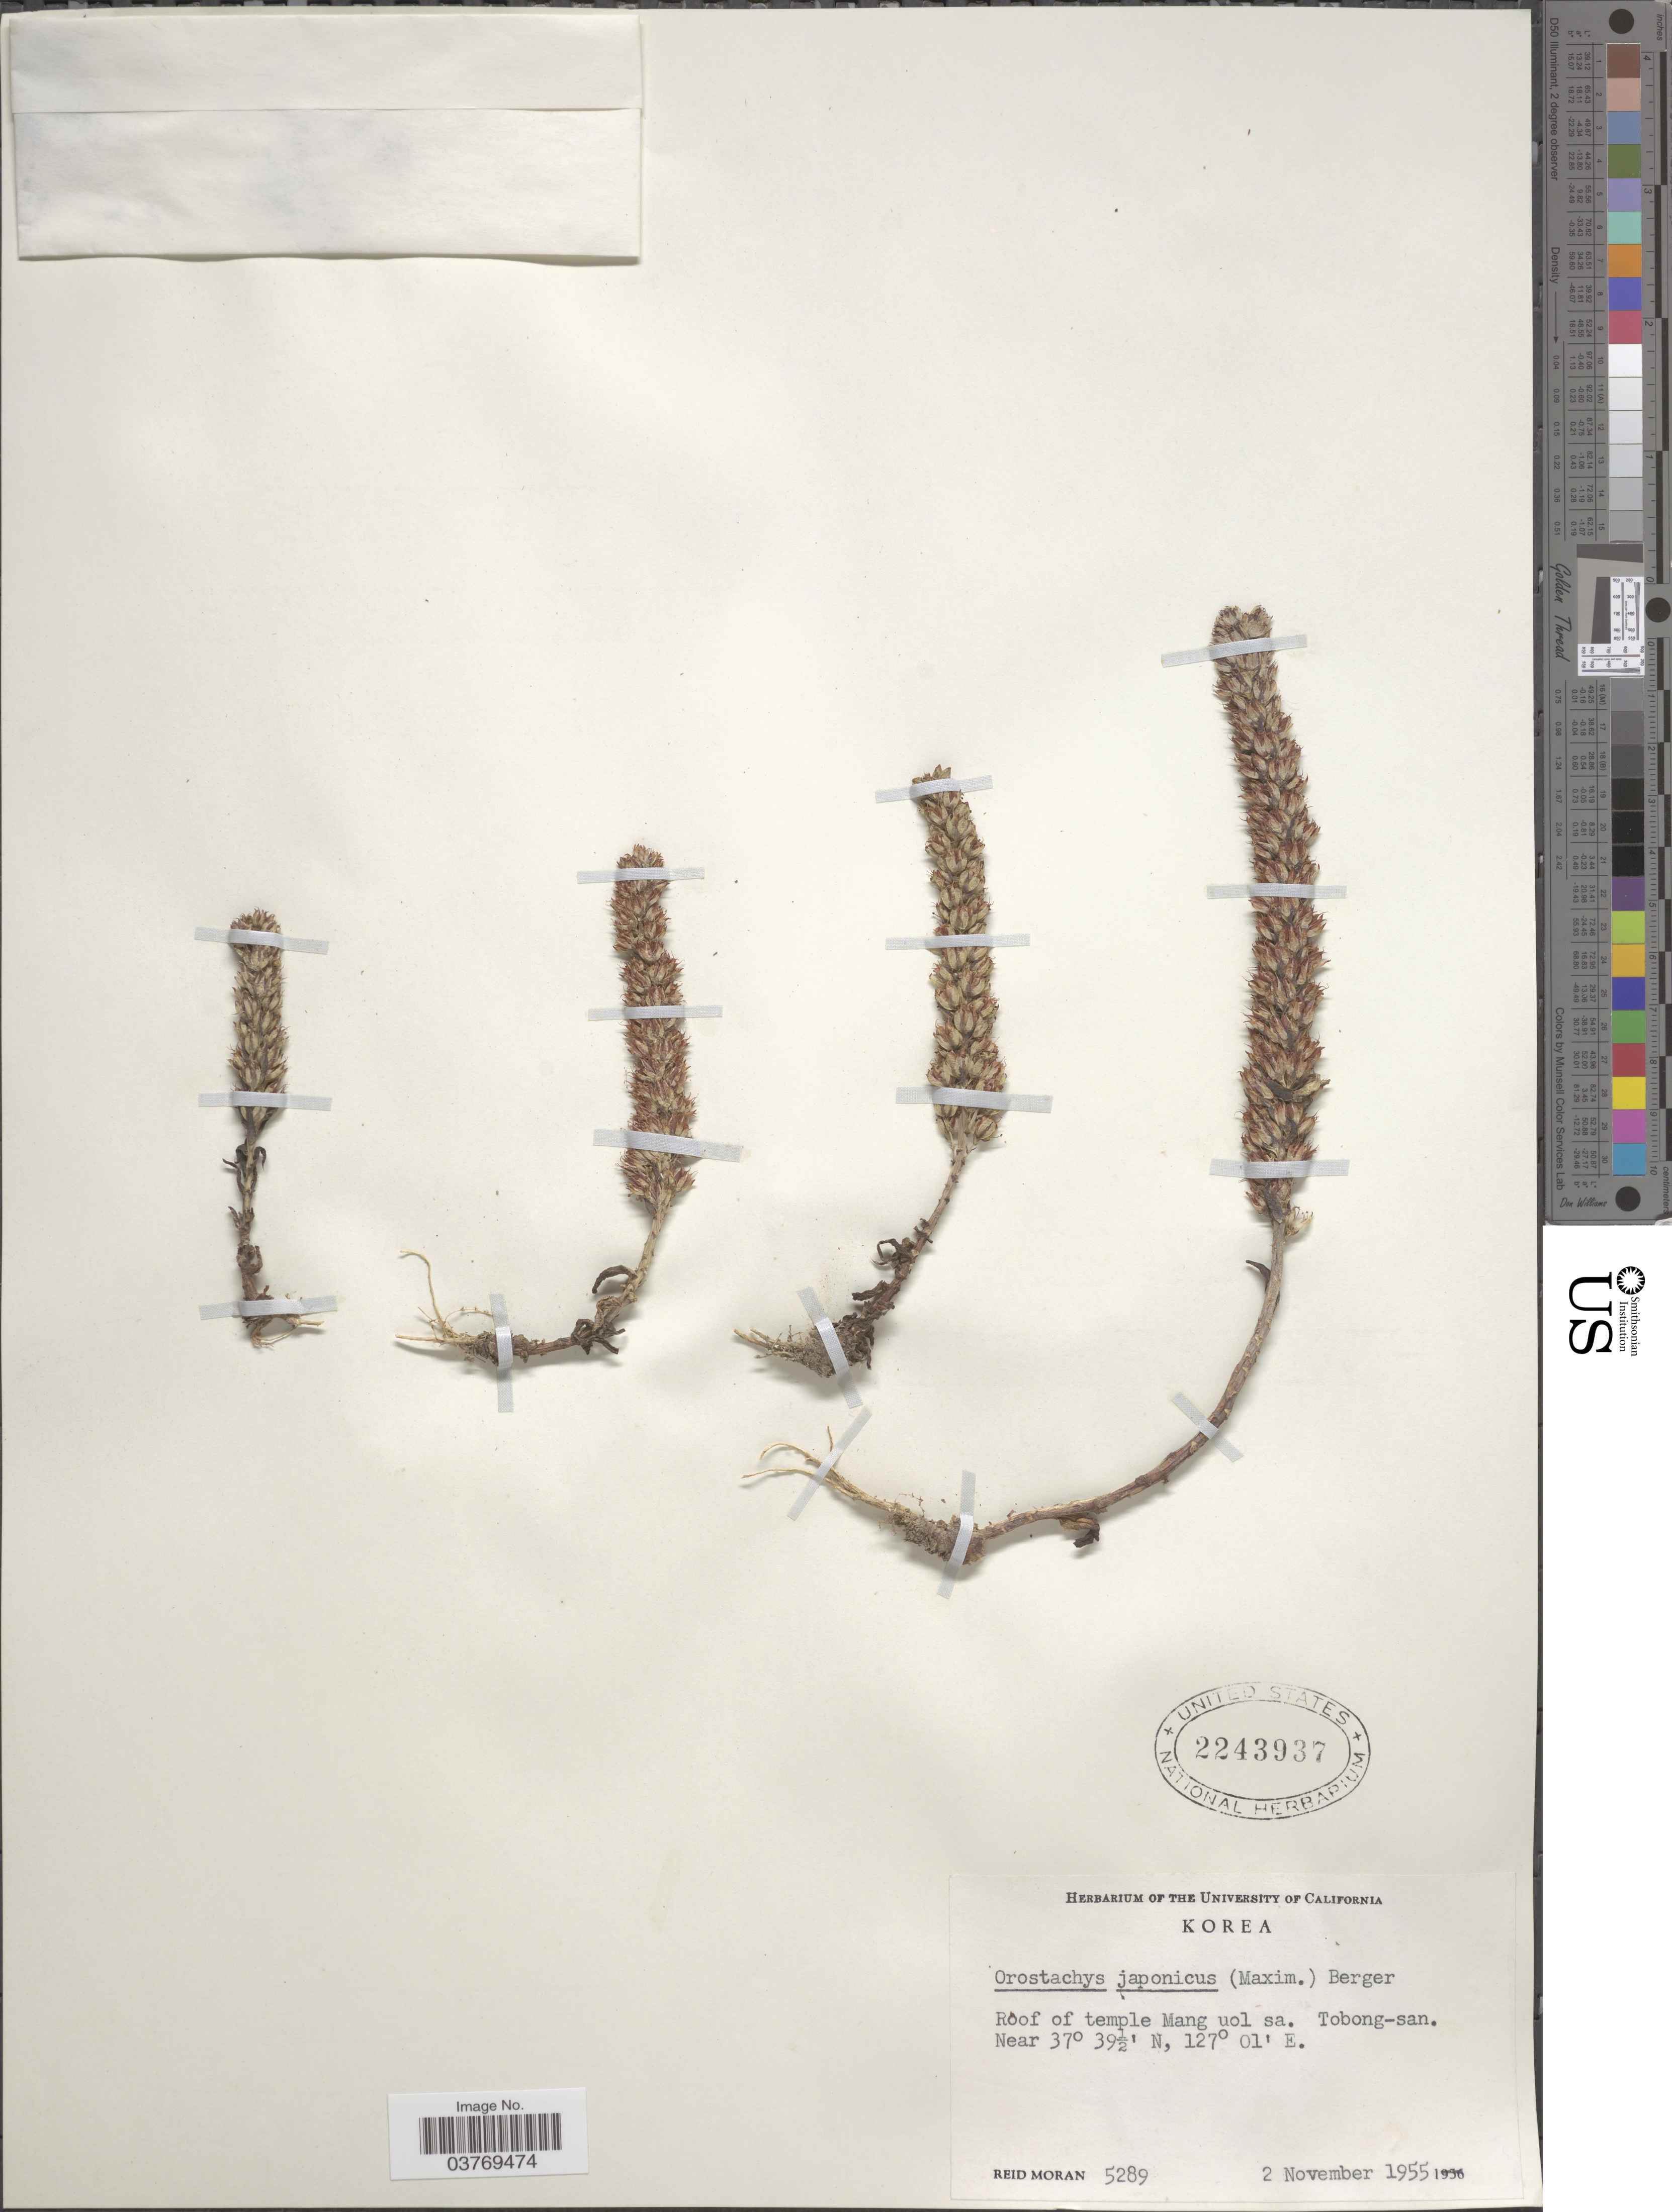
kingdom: Plantae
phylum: Tracheophyta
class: Magnoliopsida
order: Saxifragales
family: Crassulaceae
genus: Orostachys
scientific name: Orostachys japonica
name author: (Maxim.) A. Berger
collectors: R. V. Moran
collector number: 5289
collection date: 1955-11-02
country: South Korea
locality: Roof of temple Mang uol sa. Tobong-san.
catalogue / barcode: US 2243937